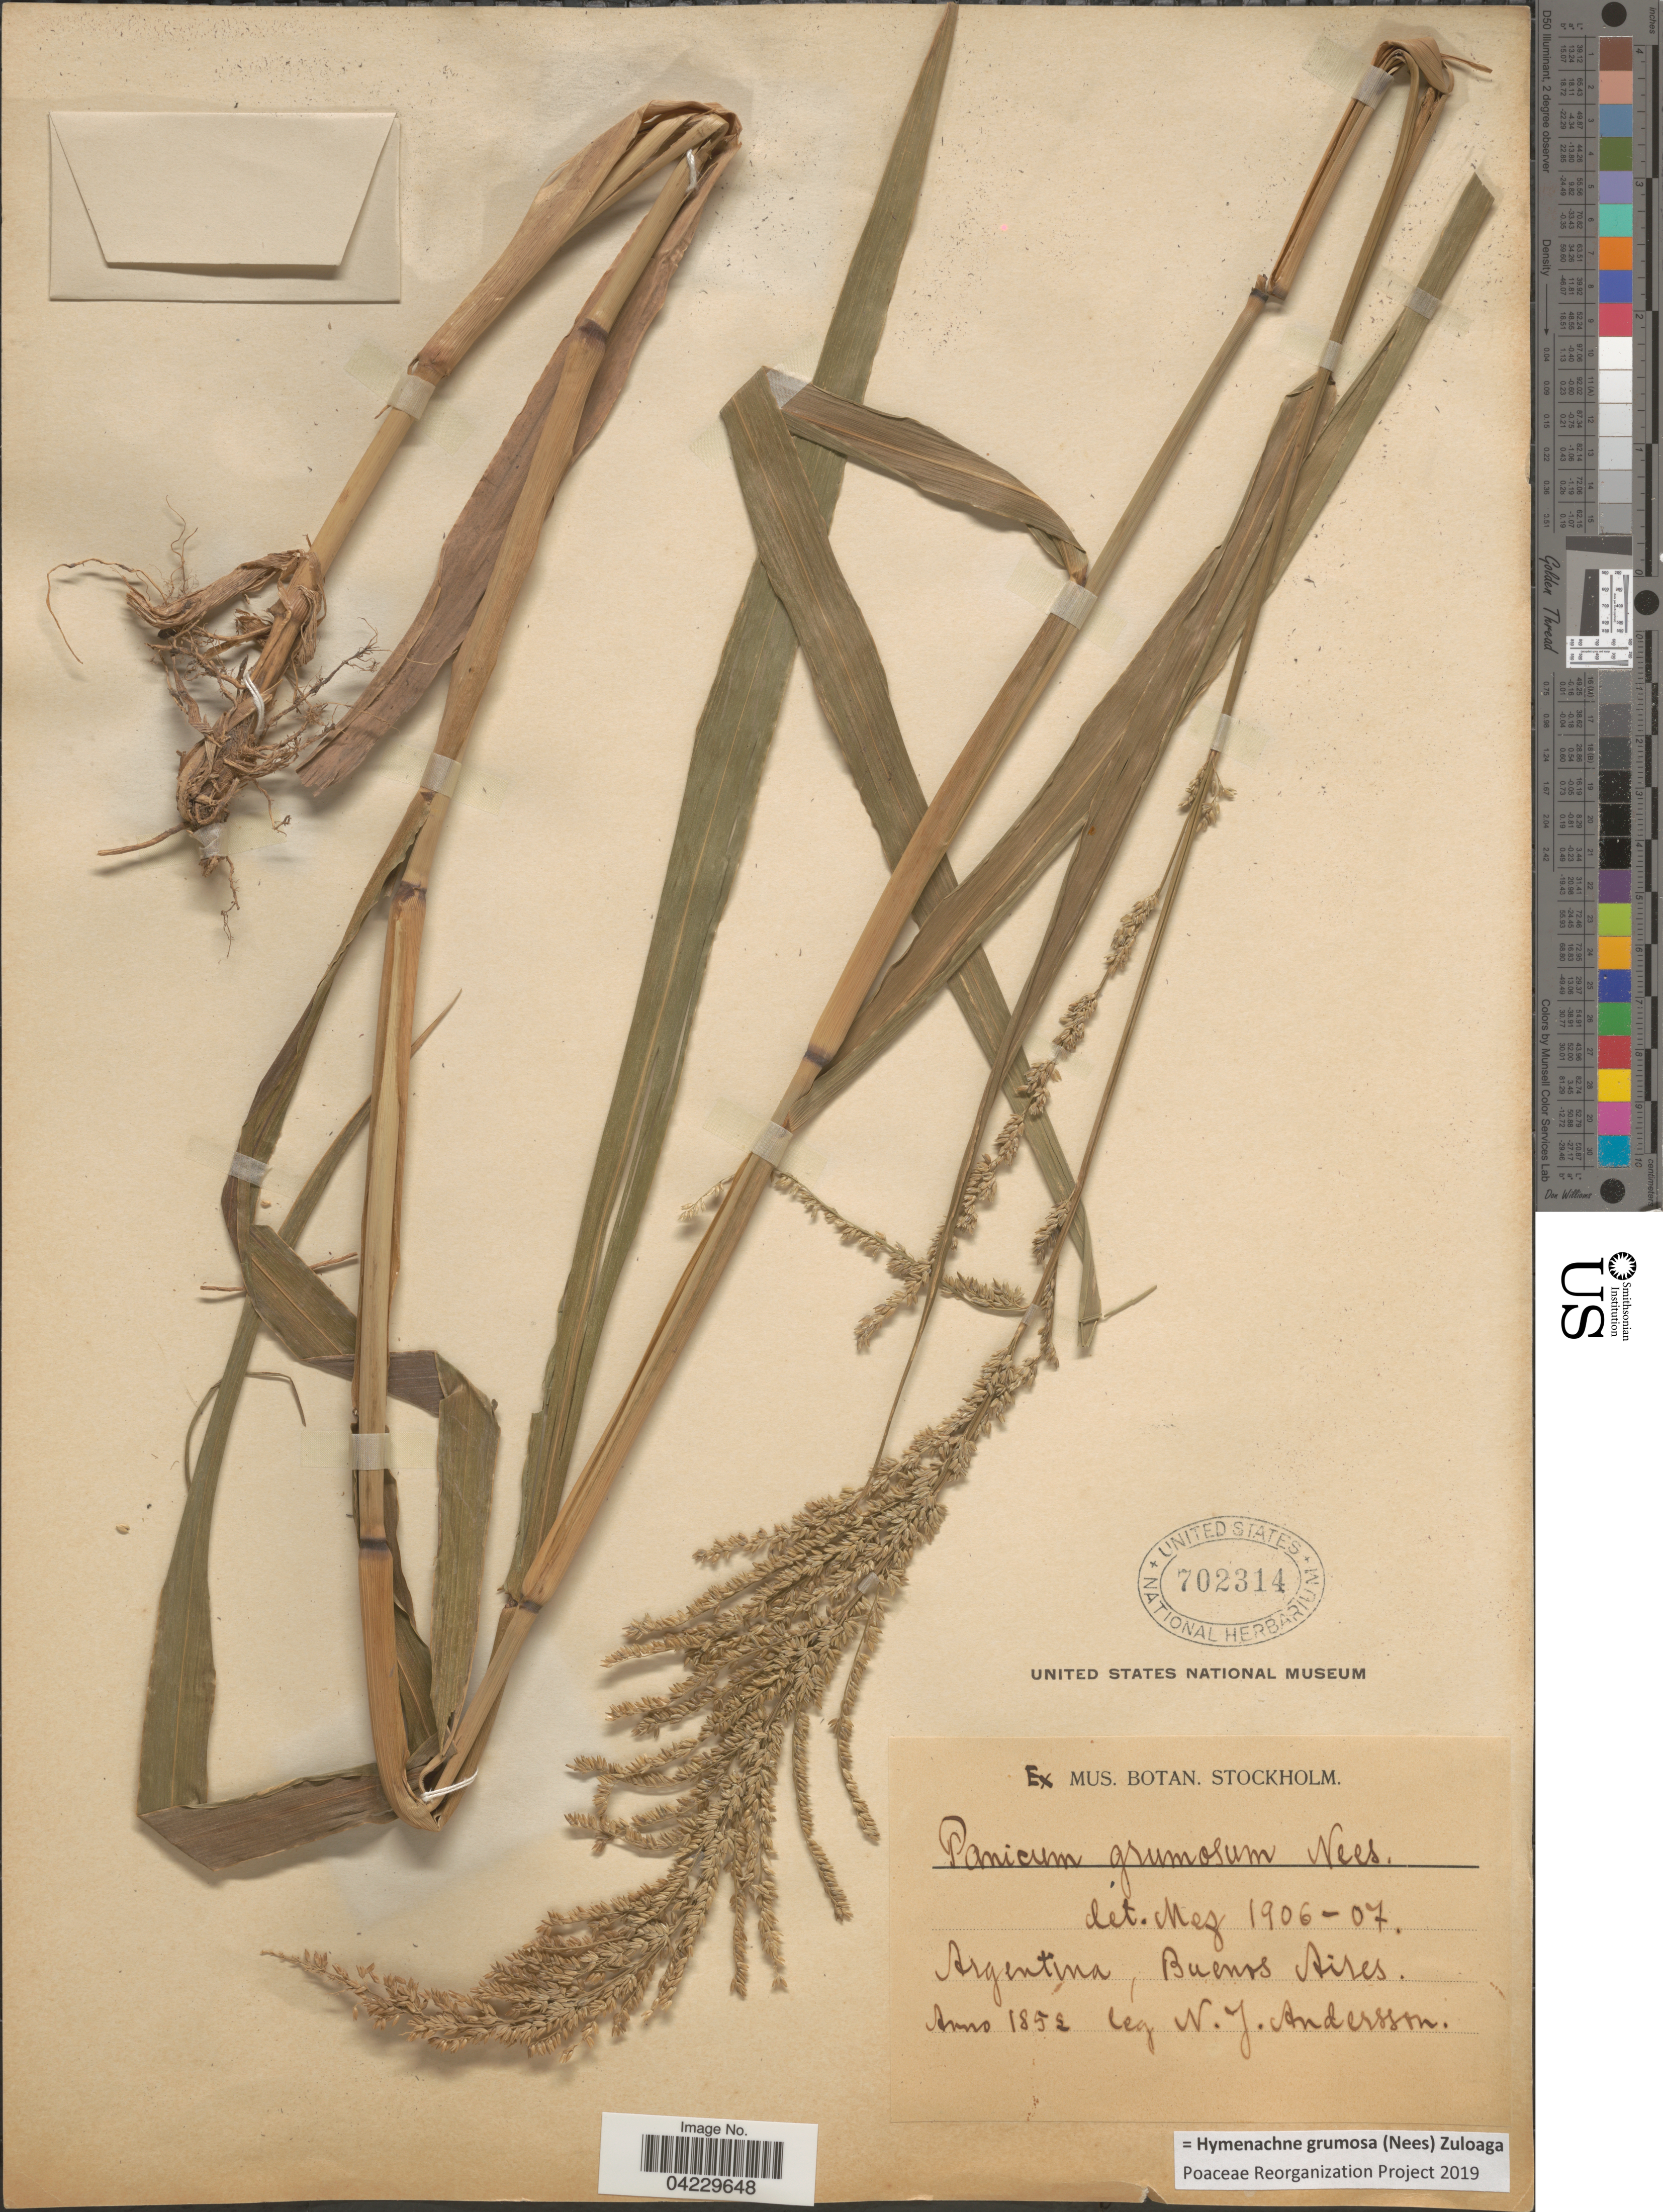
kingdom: Plantae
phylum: Tracheophyta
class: Liliopsida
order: Poales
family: Poaceae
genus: Hymenachne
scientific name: Hymenachne grumosa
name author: (Nees) Zuloaga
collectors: N. J. Andersson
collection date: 1852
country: Argentina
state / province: Buenos Aires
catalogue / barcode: US 702314